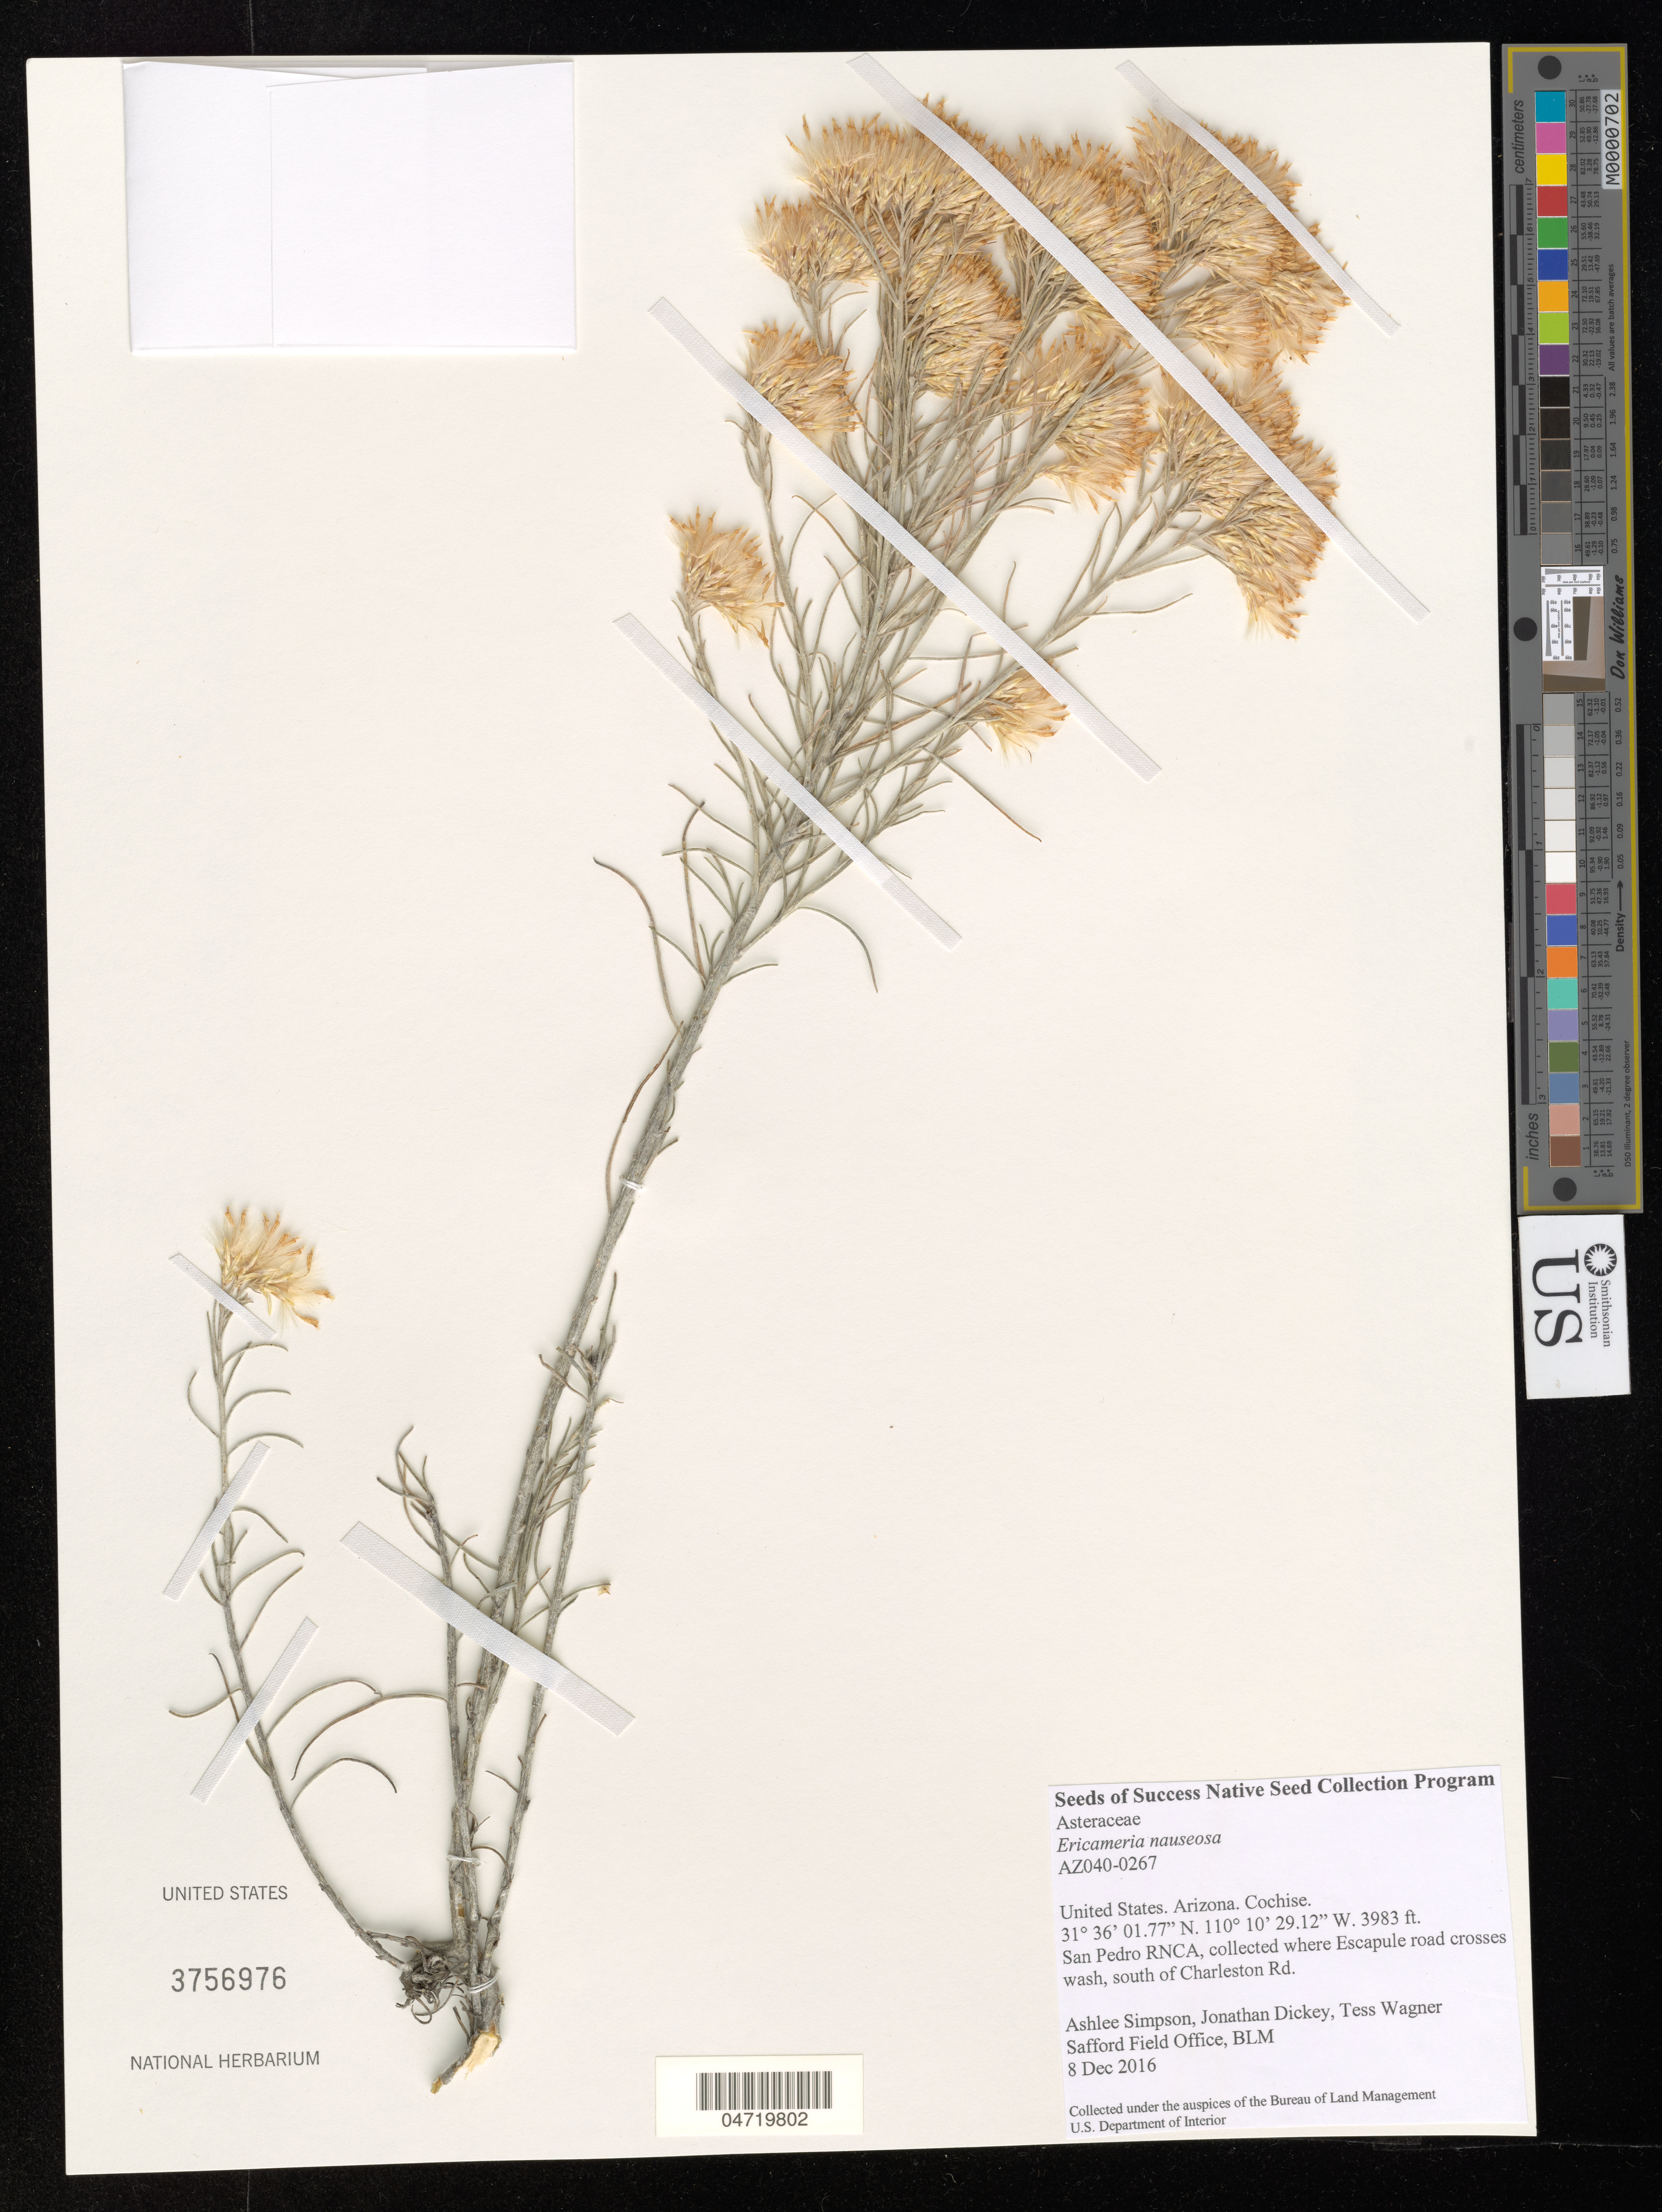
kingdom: Plantae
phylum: Tracheophyta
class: Magnoliopsida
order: Asterales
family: Asteraceae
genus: Ericameria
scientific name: Ericameria nauseosa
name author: (Pall. ex Pursh) G.L. Nesom & G.I. Baird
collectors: A. Simpson, J. Dickey & T. Wagner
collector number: AZ040-0267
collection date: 2016-12-08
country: United States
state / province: Arizona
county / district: Cochise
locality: San Pedro RNCA, where Escapule Rd. crosses wash, south of Charleston Rd.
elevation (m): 1214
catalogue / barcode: US 3756976